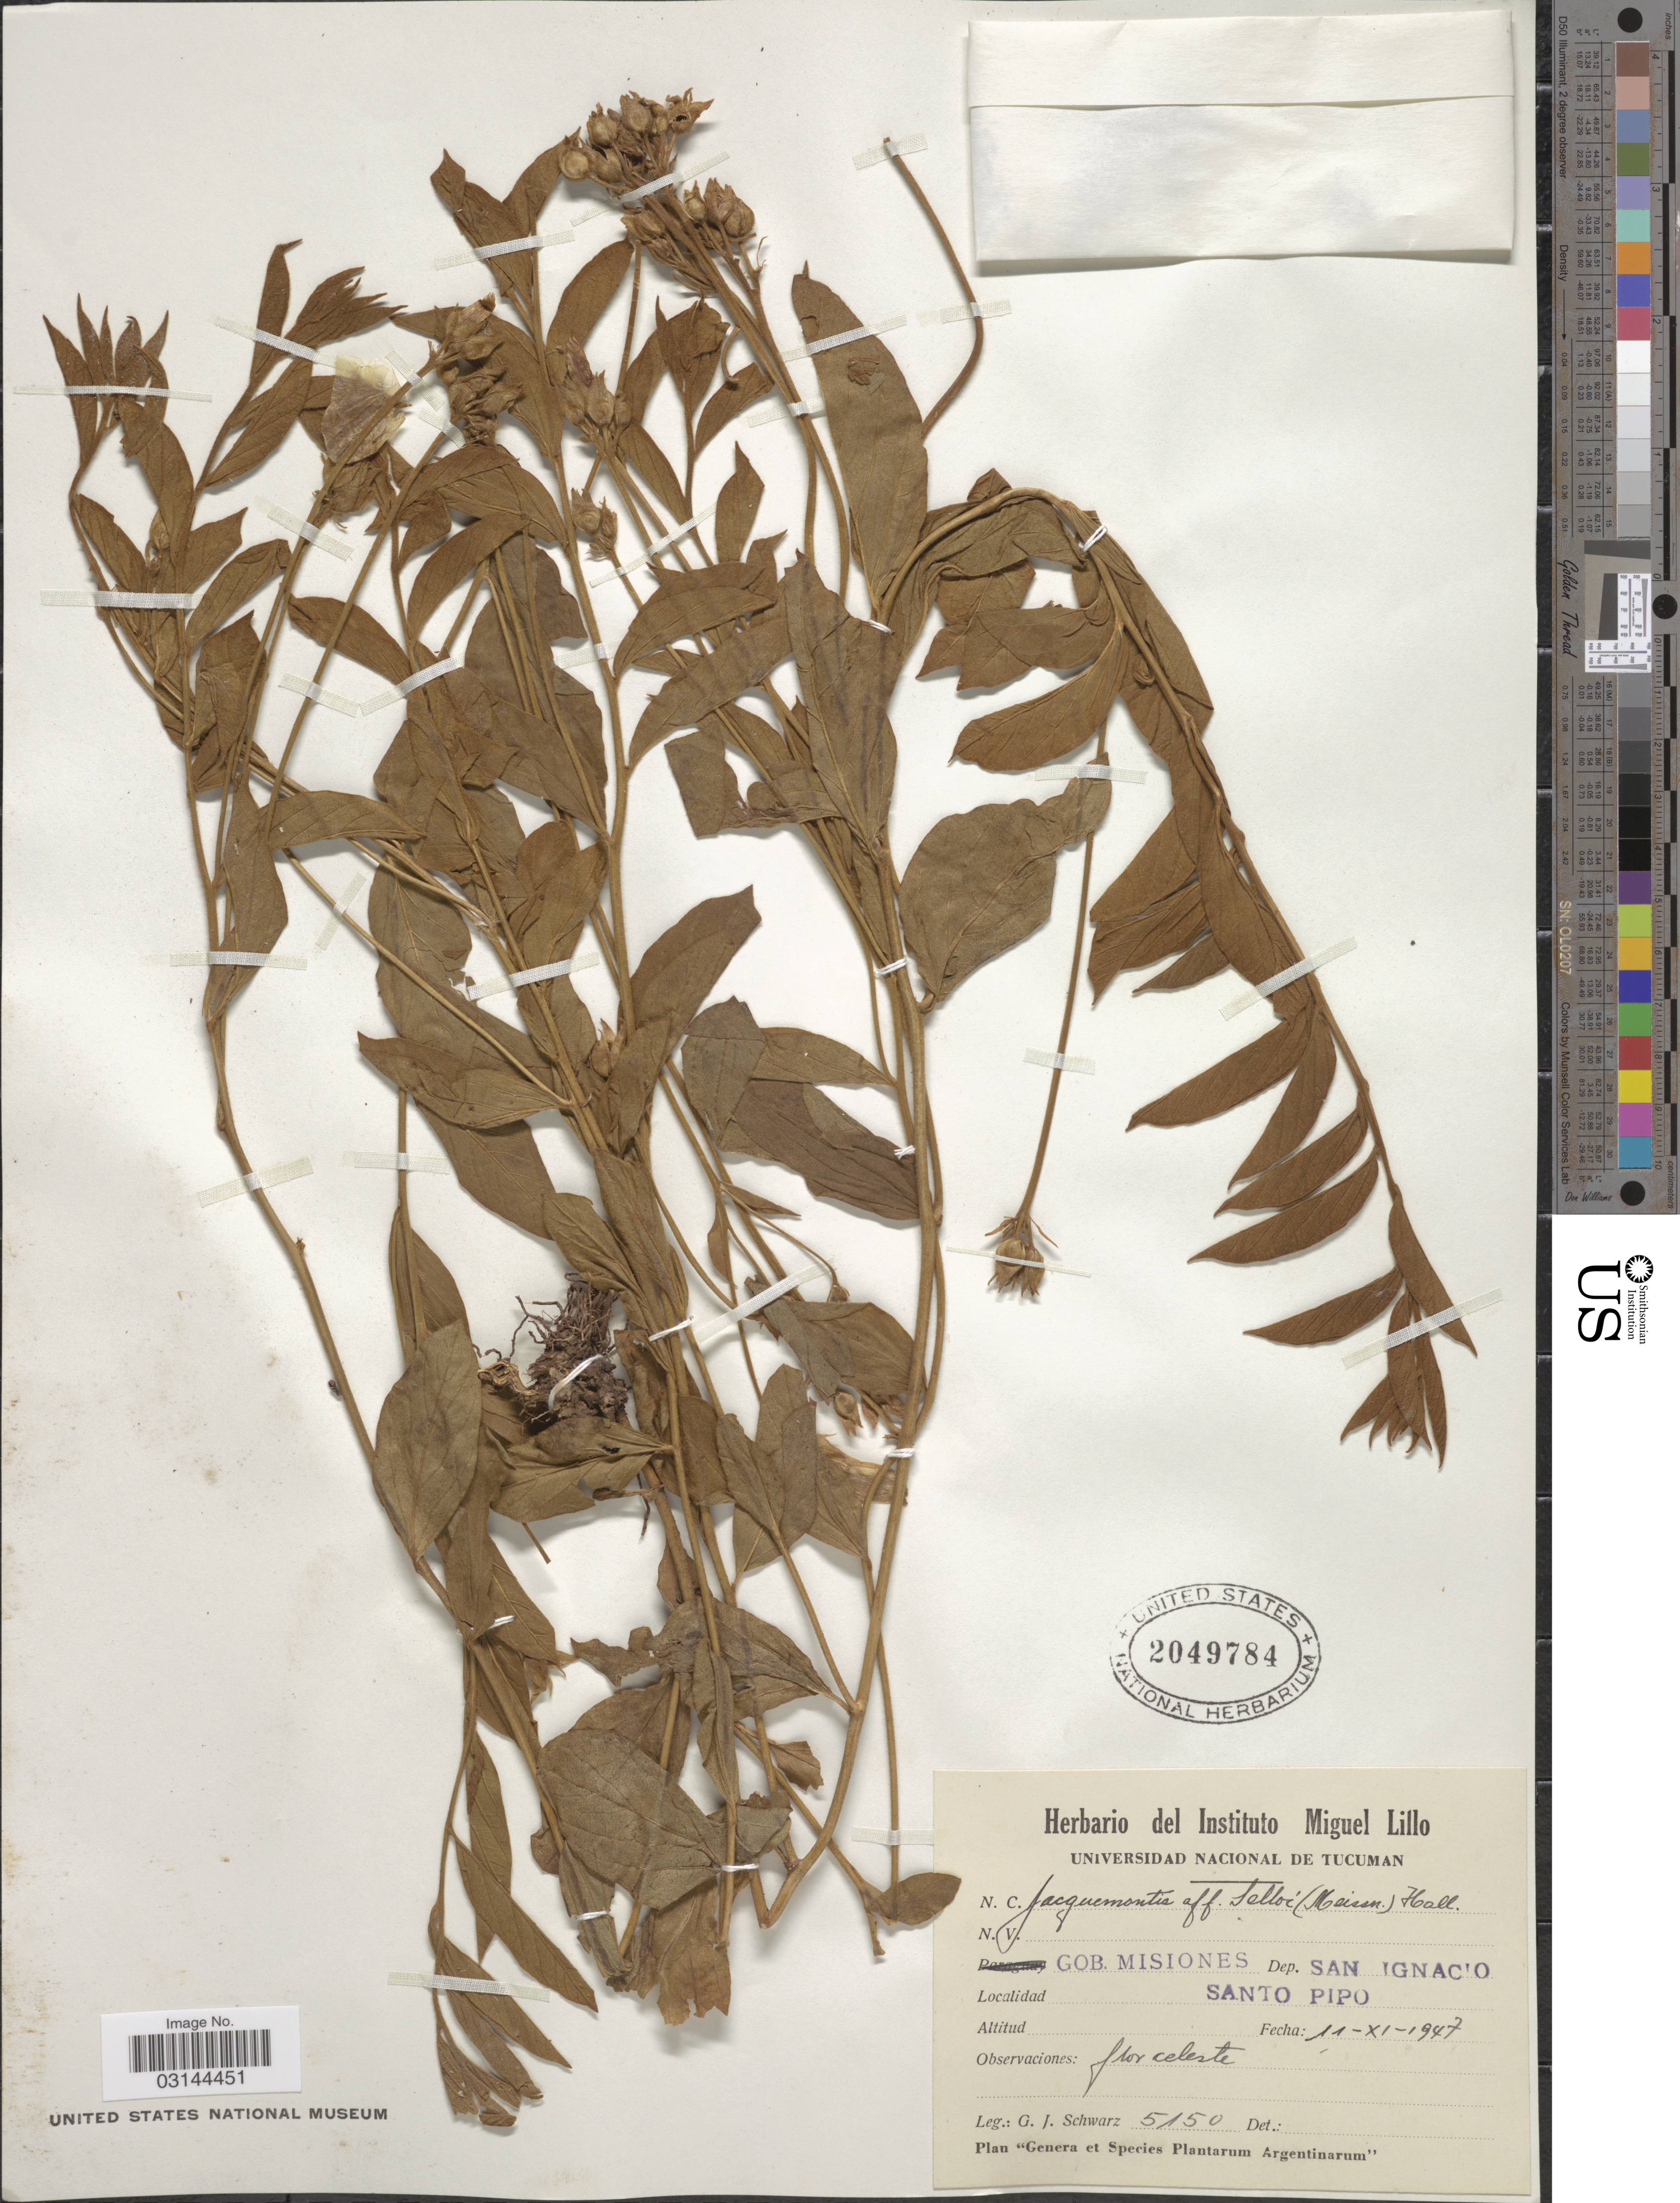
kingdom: Plantae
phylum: Tracheophyta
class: Magnoliopsida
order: Solanales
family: Convolvulaceae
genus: Jacquemontia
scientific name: Jacquemontia selloi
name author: (Meisn.) Hallier f.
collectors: G. J. Schwarz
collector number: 5150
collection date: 1947-11-11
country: Argentina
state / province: Misiones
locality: Gob. Misiones. Dep. San Ignacio. Santo Pipo.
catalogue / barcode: US 2049784